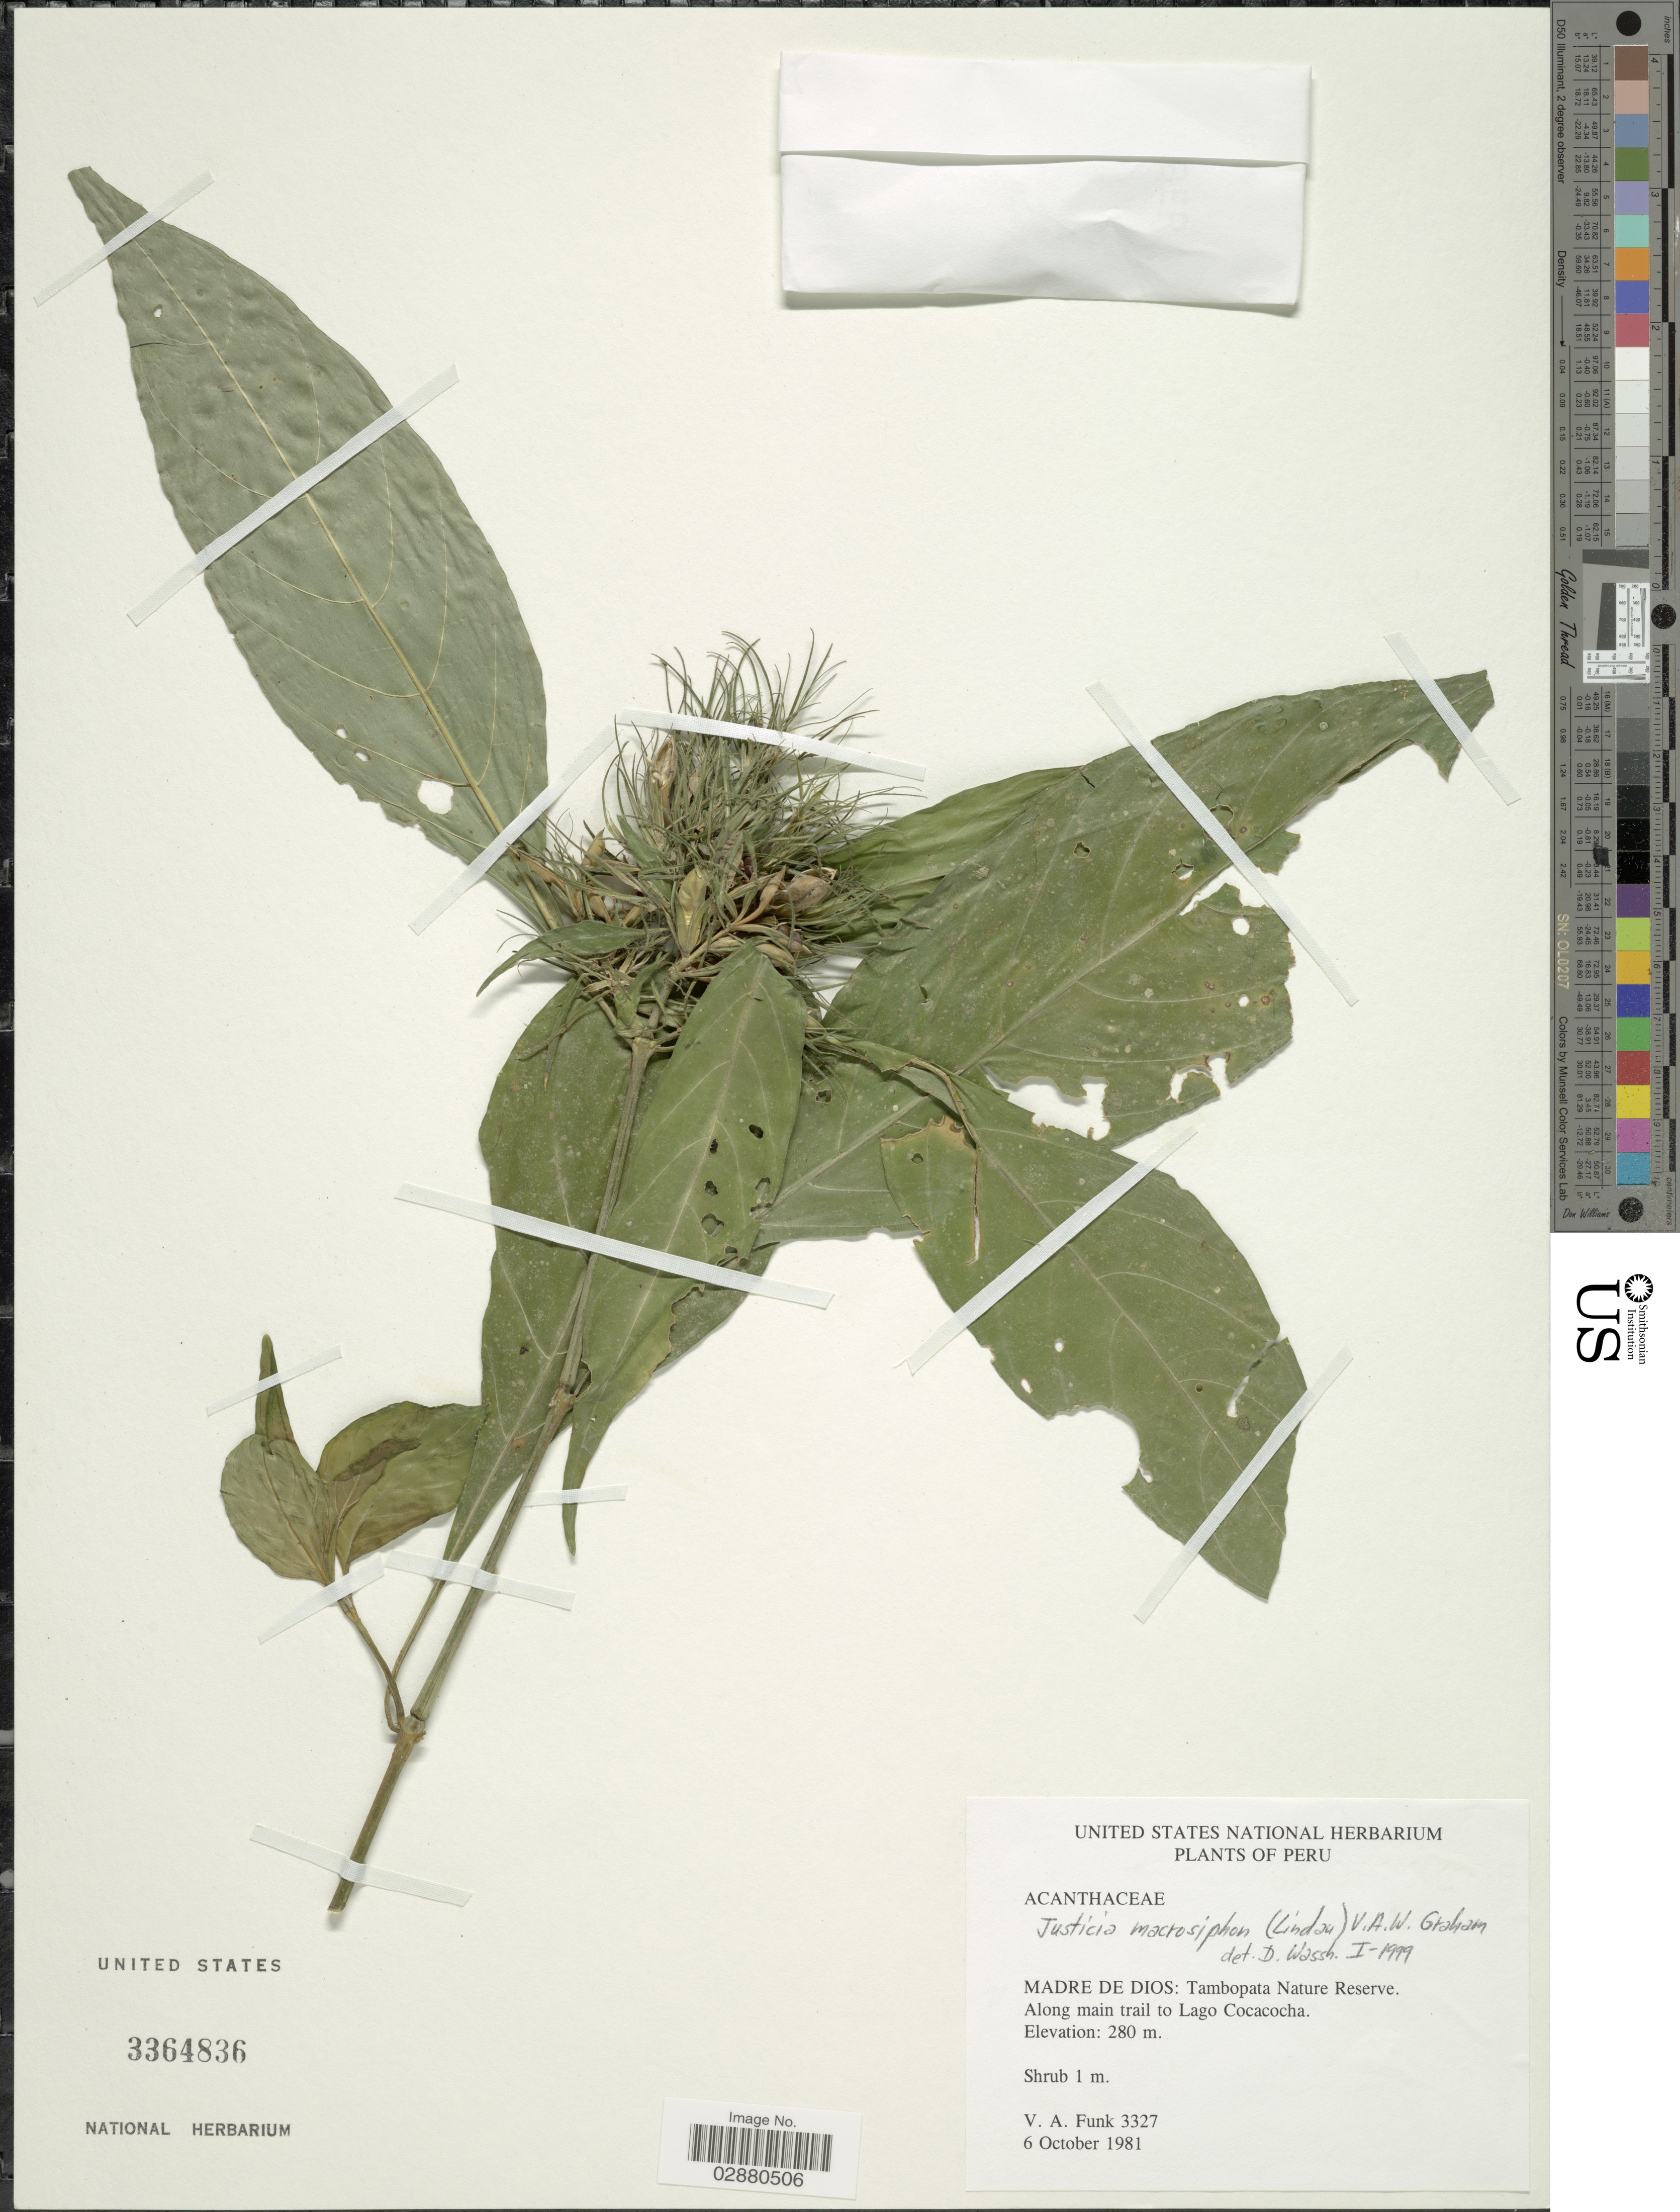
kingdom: Plantae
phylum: Tracheophyta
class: Magnoliopsida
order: Lamiales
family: Acanthaceae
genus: Justicia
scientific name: Justicia riedeliana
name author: (Nees) V.A.W. Graham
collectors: V. Funk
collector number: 3327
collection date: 1981-10-06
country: Peru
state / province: Madre de Dios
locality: Tambopata Nature Reserve. Along main trail to Lago Cocacocha.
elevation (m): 280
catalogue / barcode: US 3364836